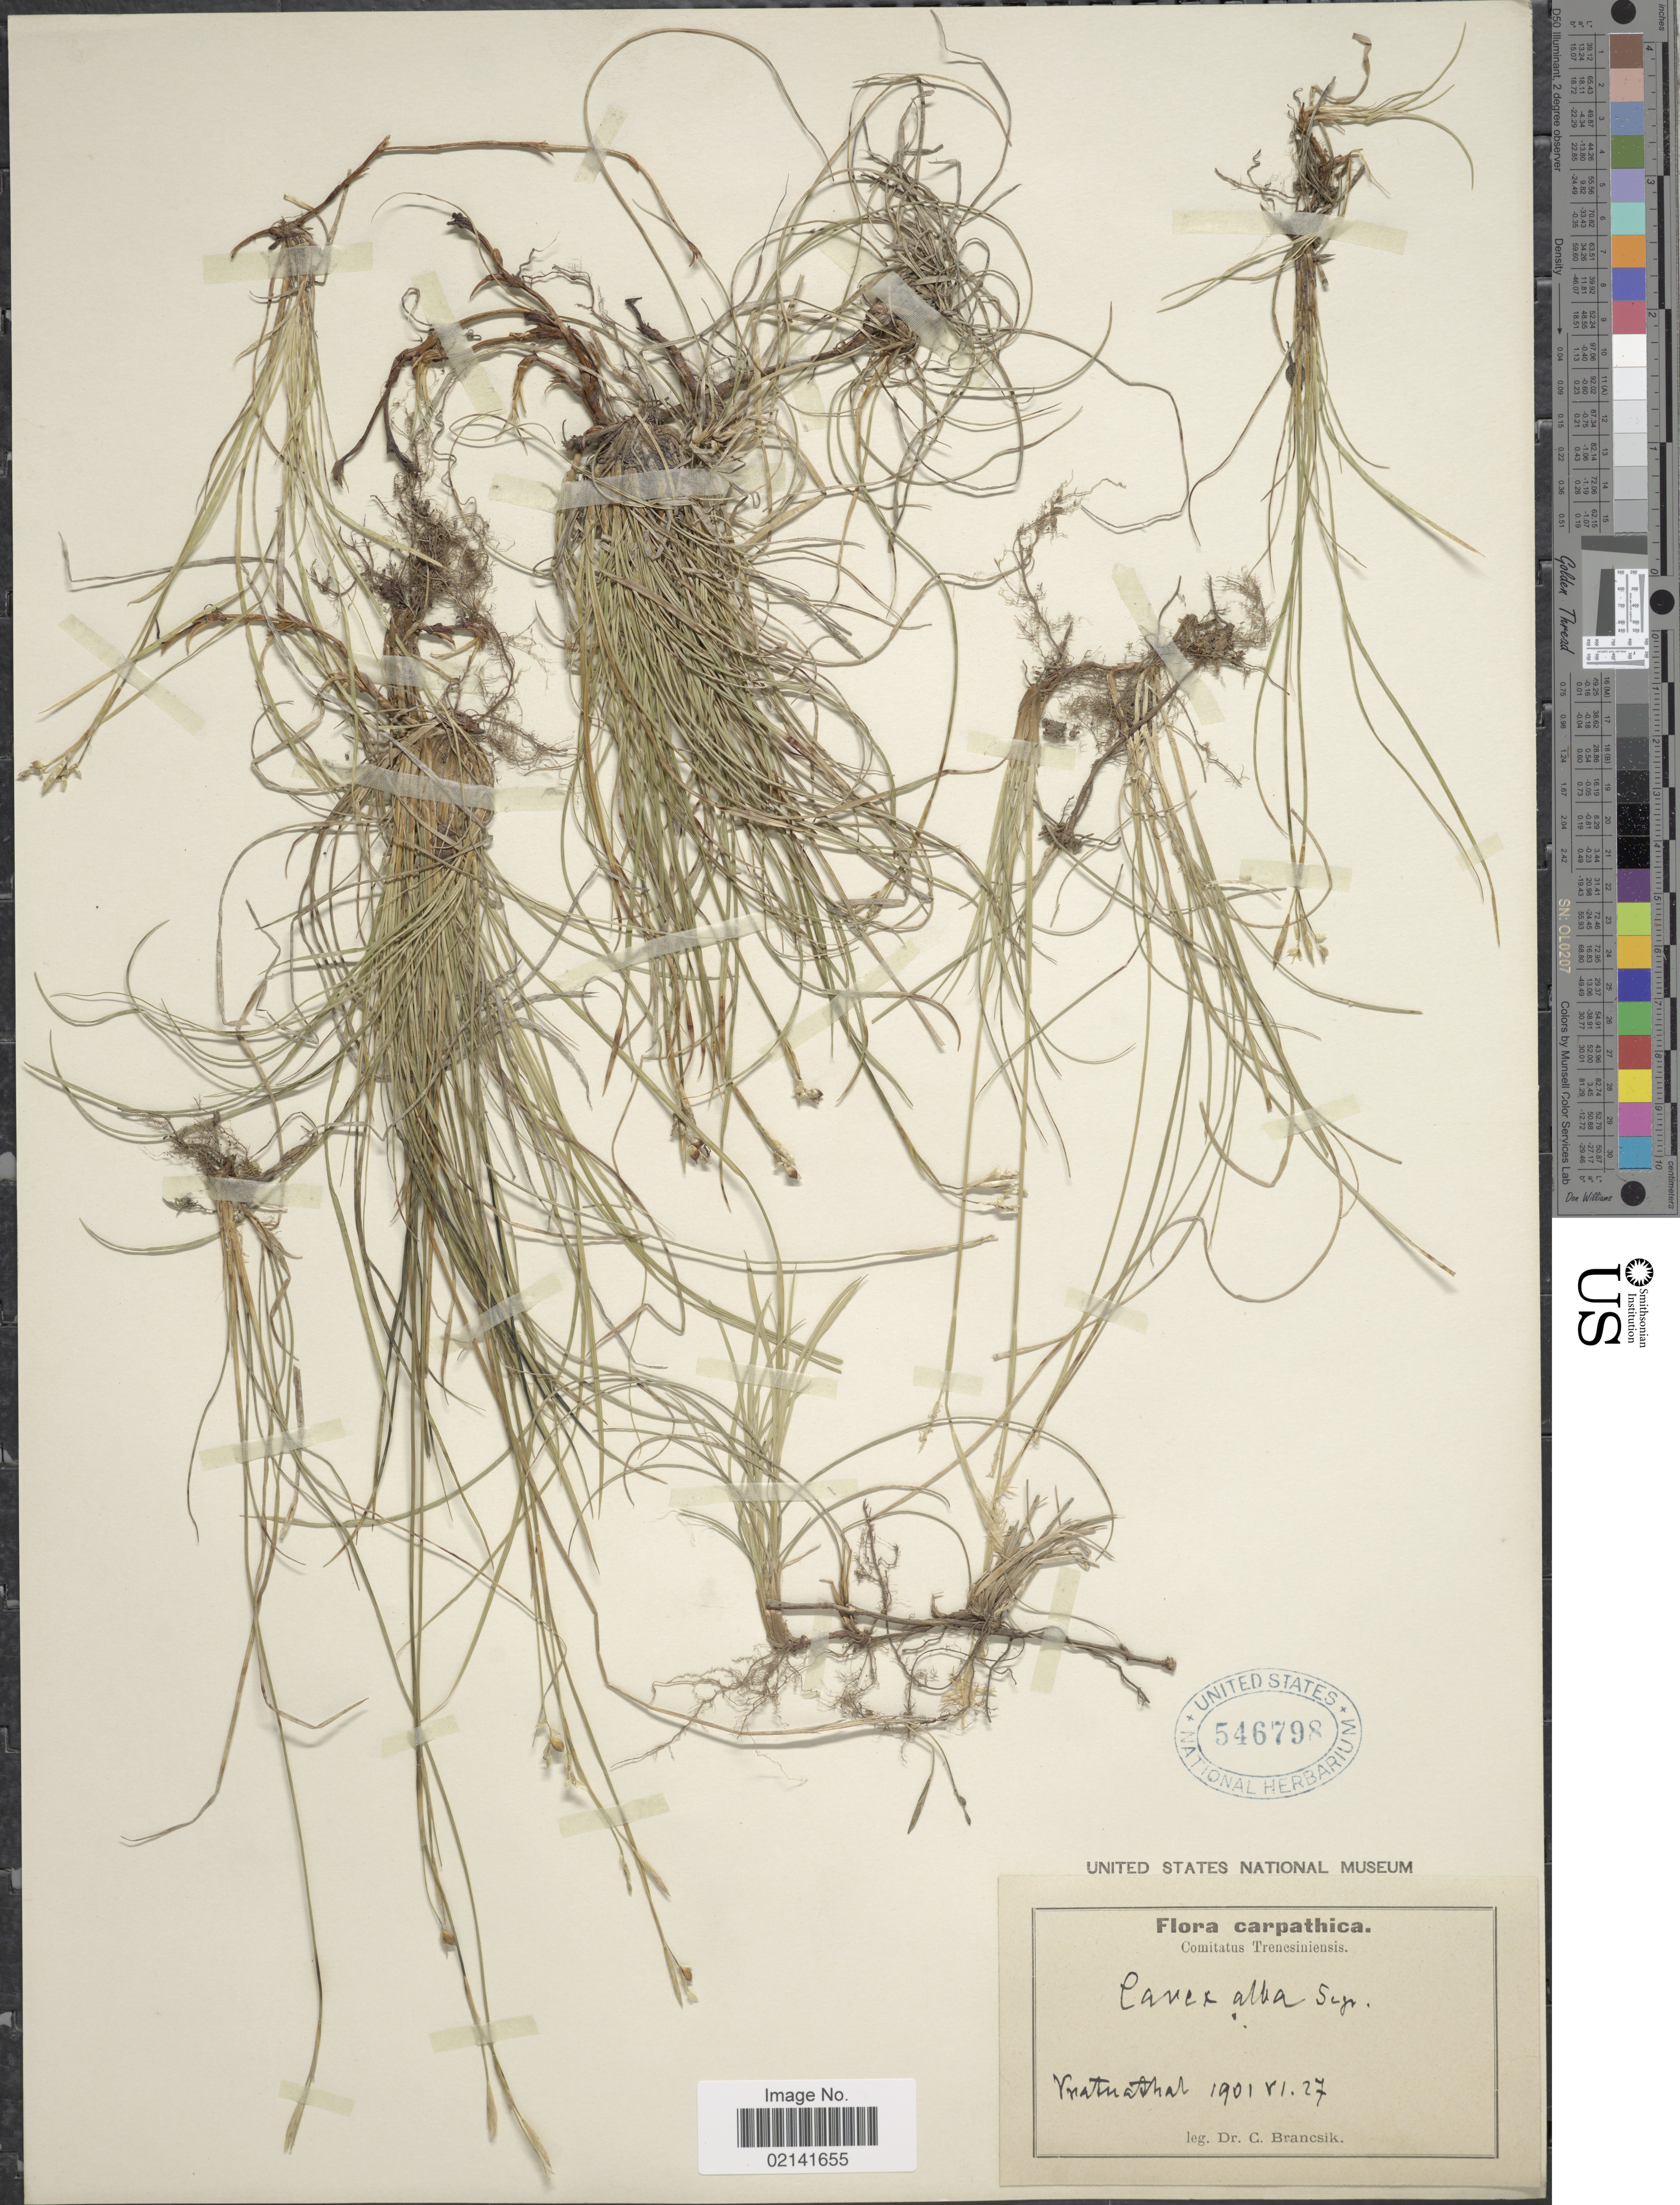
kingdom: Plantae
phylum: Tracheophyta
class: Liliopsida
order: Poales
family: Cyperaceae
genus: Carex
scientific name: Carex alba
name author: Scop.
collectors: C. Brancsik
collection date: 1901-06-27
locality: Carpathica, Comitatus Trencsiniensis, Vratuathal [interpreted]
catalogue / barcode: US 546798